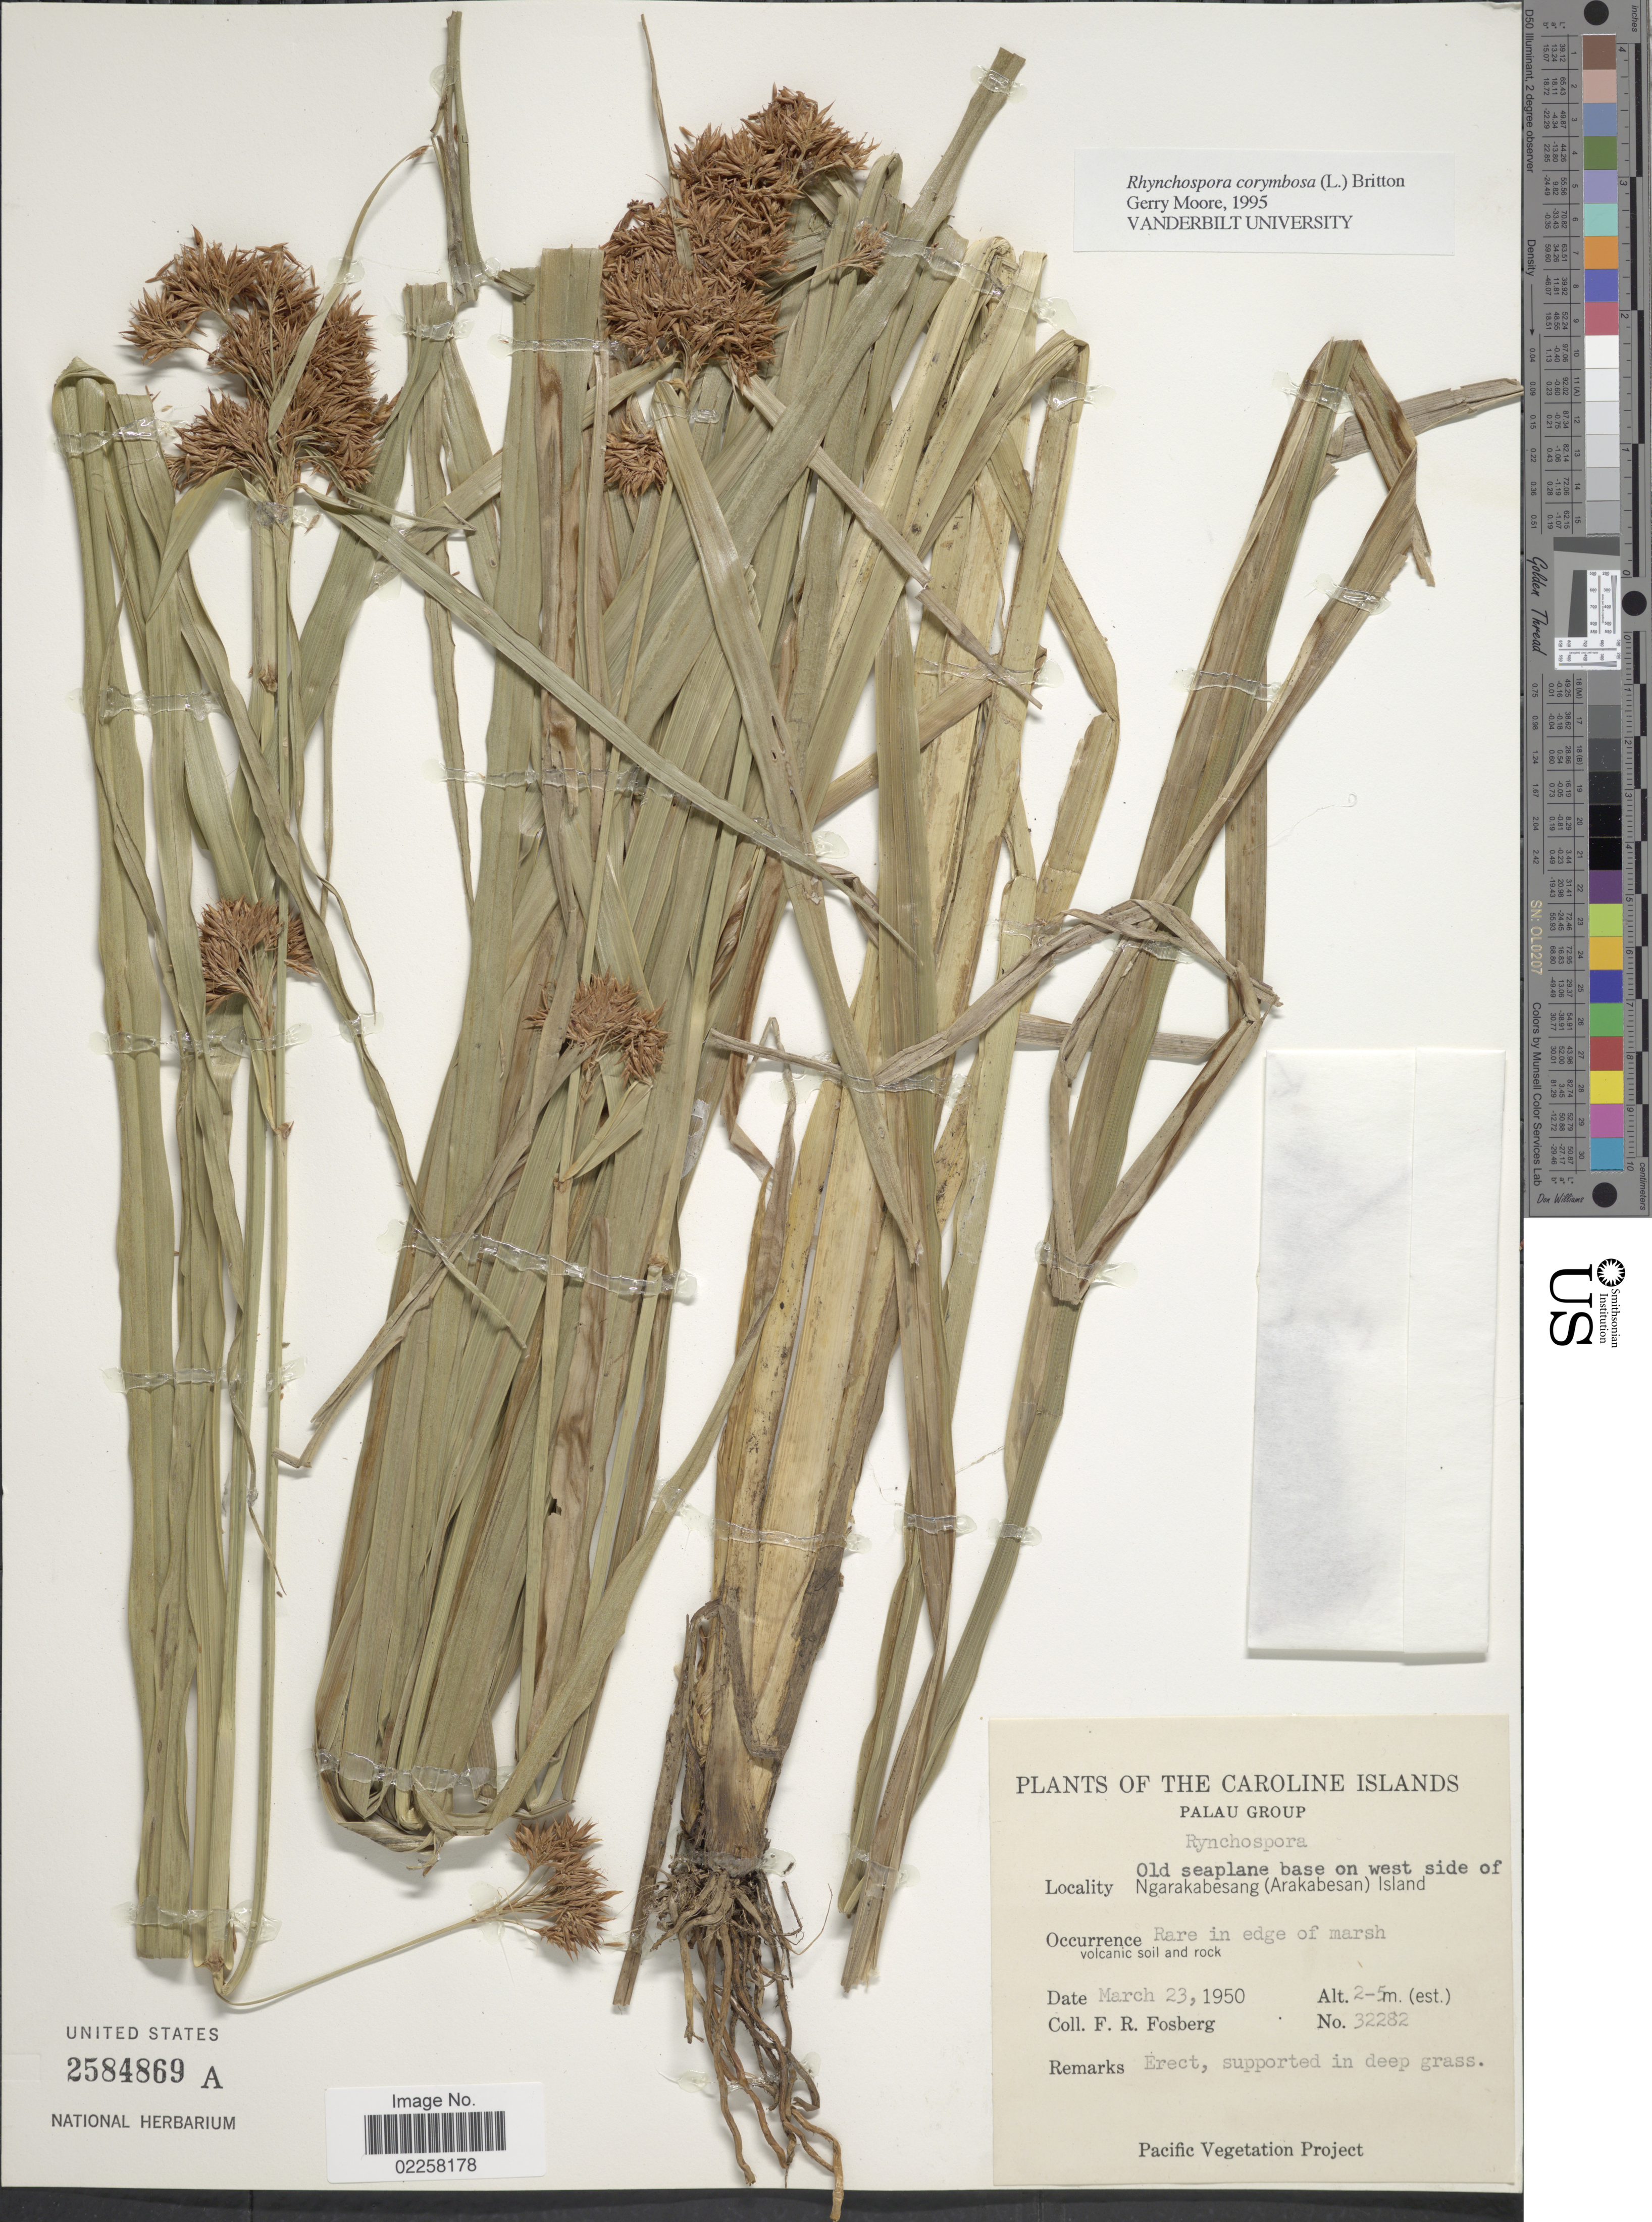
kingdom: Plantae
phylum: Tracheophyta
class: Liliopsida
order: Poales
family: Cyperaceae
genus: Rhynchospora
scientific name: Rhynchospora corymbosa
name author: (L.) Britton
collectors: F. R. Fosberg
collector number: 32282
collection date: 1950-03-23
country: Palau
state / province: Koror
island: Ngerekebesang [Arakabesan]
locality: Caroline Islands. Palau Group. Old seaplane base on west side of Ngarakabesang (Arakabesan) Island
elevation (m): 2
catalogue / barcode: US 2584869A